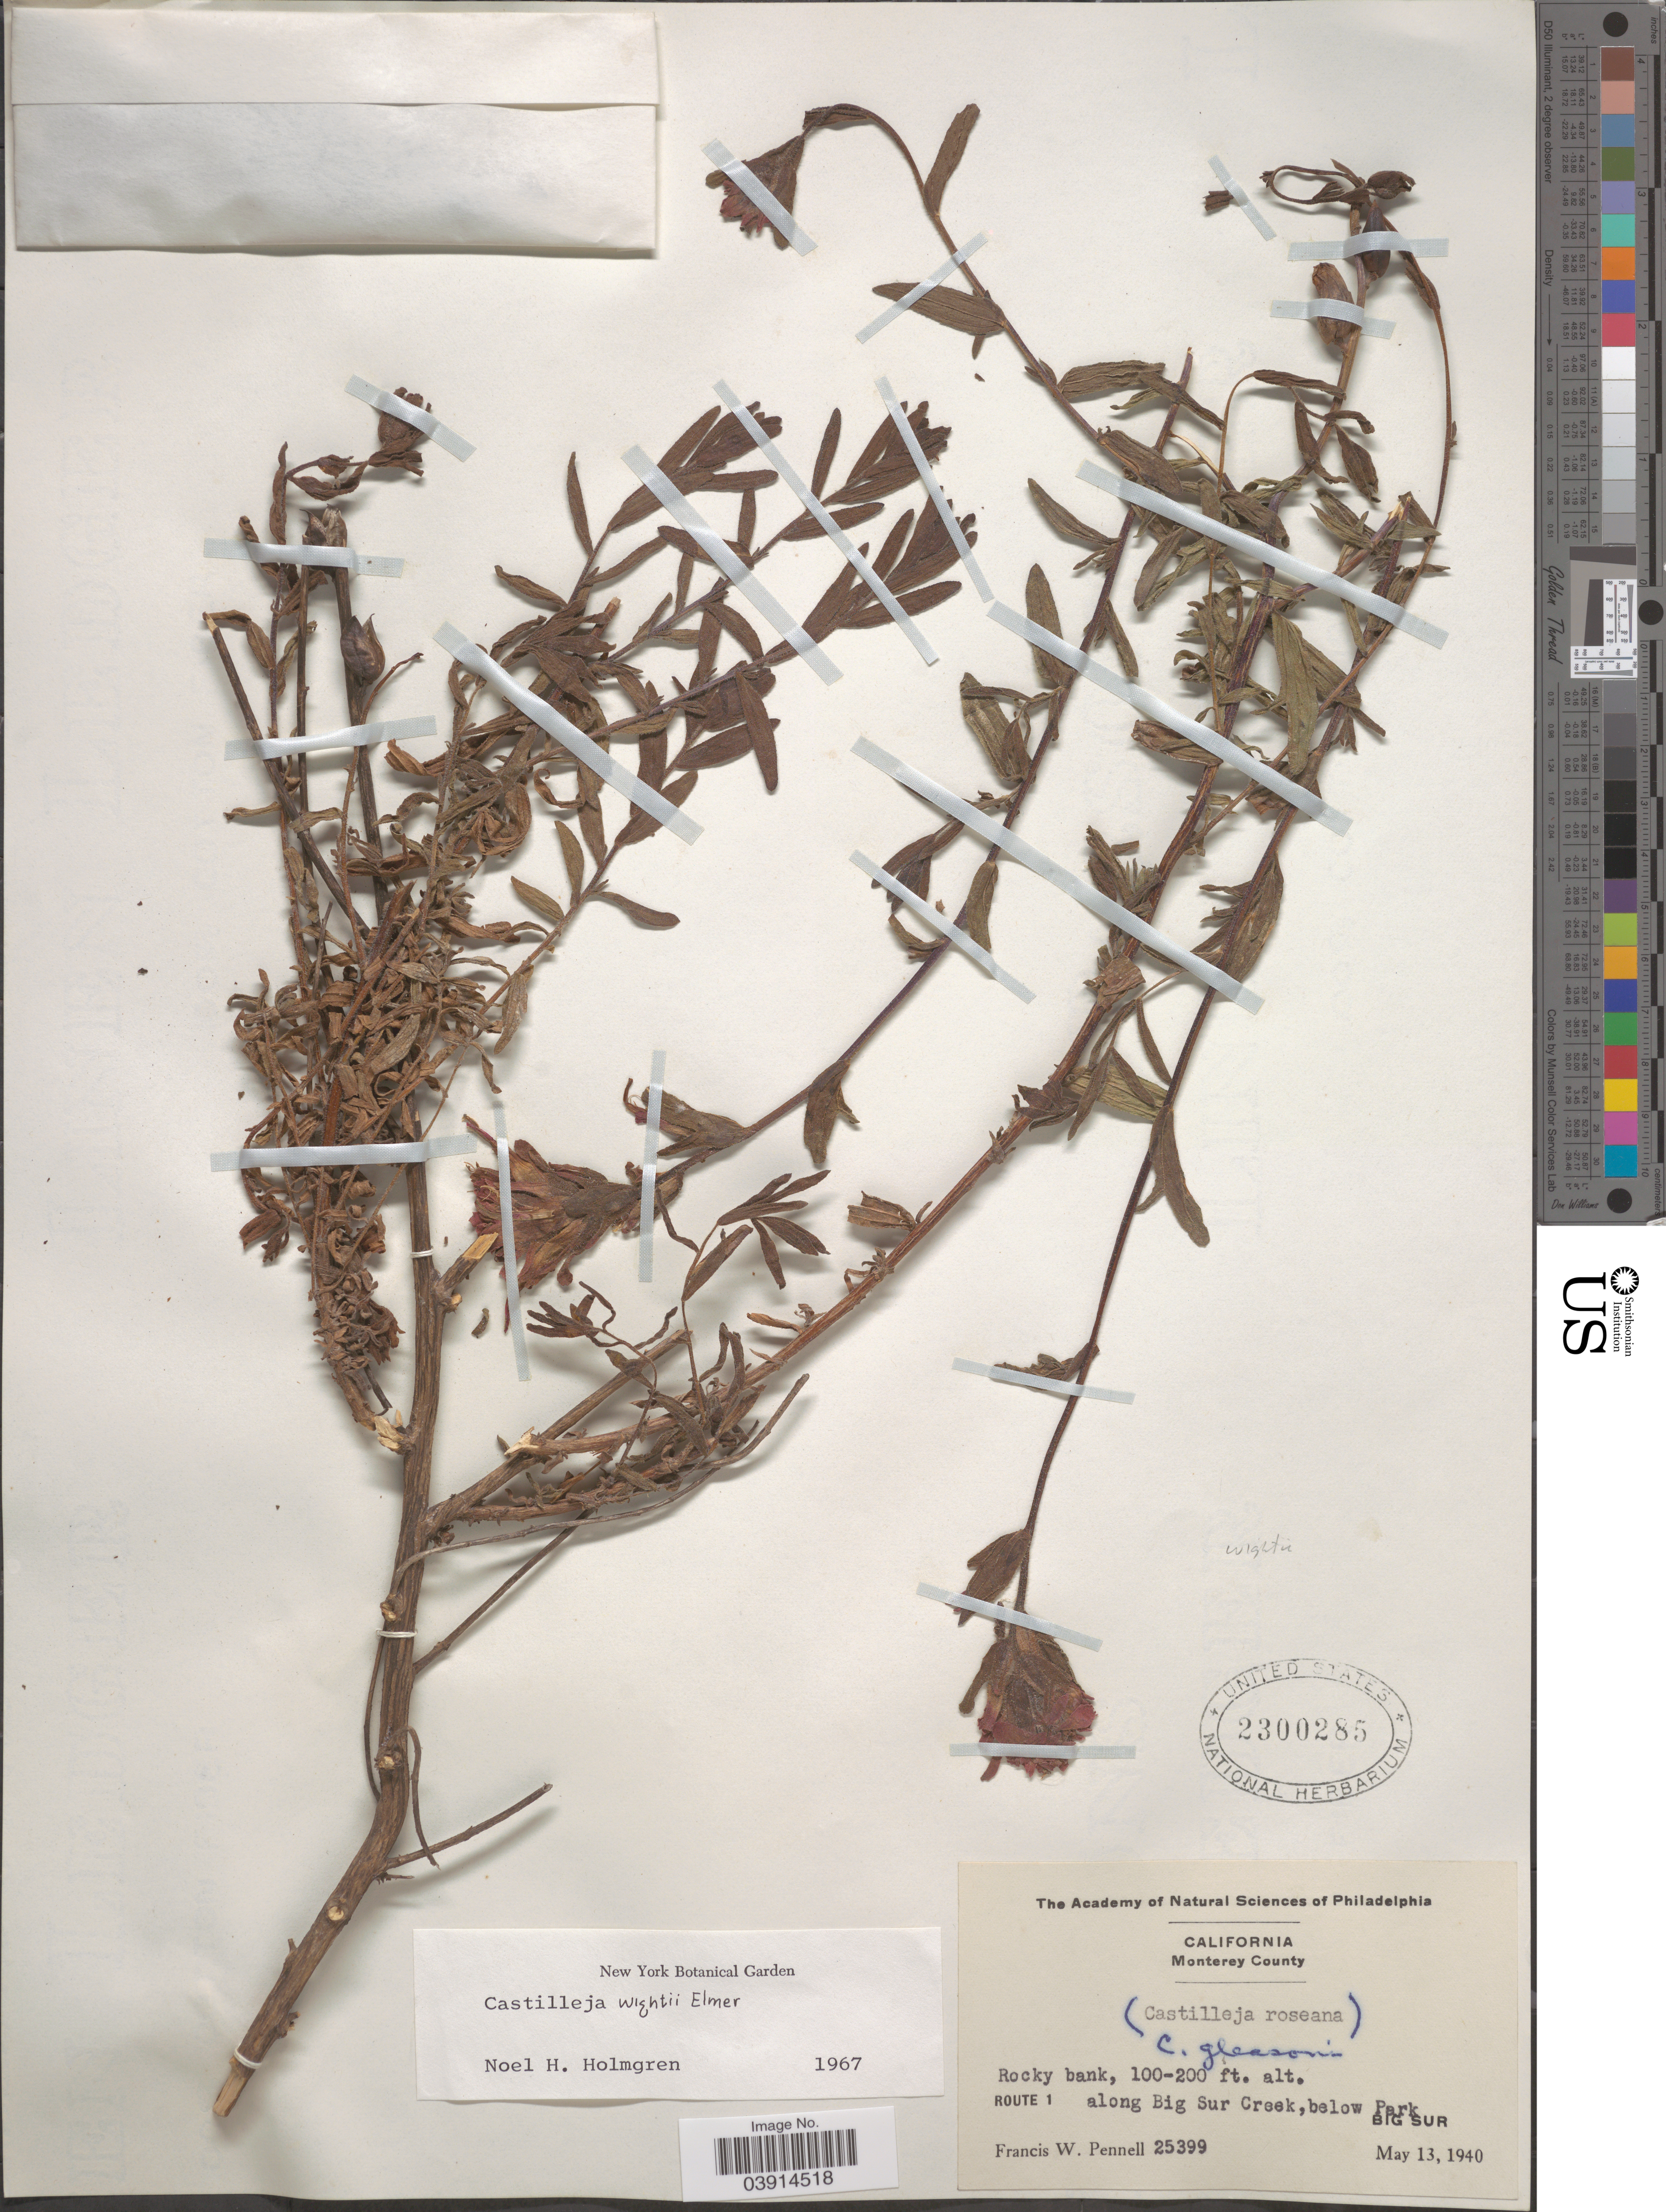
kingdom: Plantae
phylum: Tracheophyta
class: Magnoliopsida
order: Lamiales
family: Orobanchaceae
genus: Castilleja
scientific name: Castilleja wightii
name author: Elmer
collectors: F. W. Pennell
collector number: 25399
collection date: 1940-05-13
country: United States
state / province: California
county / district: Monterey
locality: Monterey County. Route 1. Along Big Sur Creek, below Park. Big Sur.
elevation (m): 30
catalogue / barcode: US 2300285